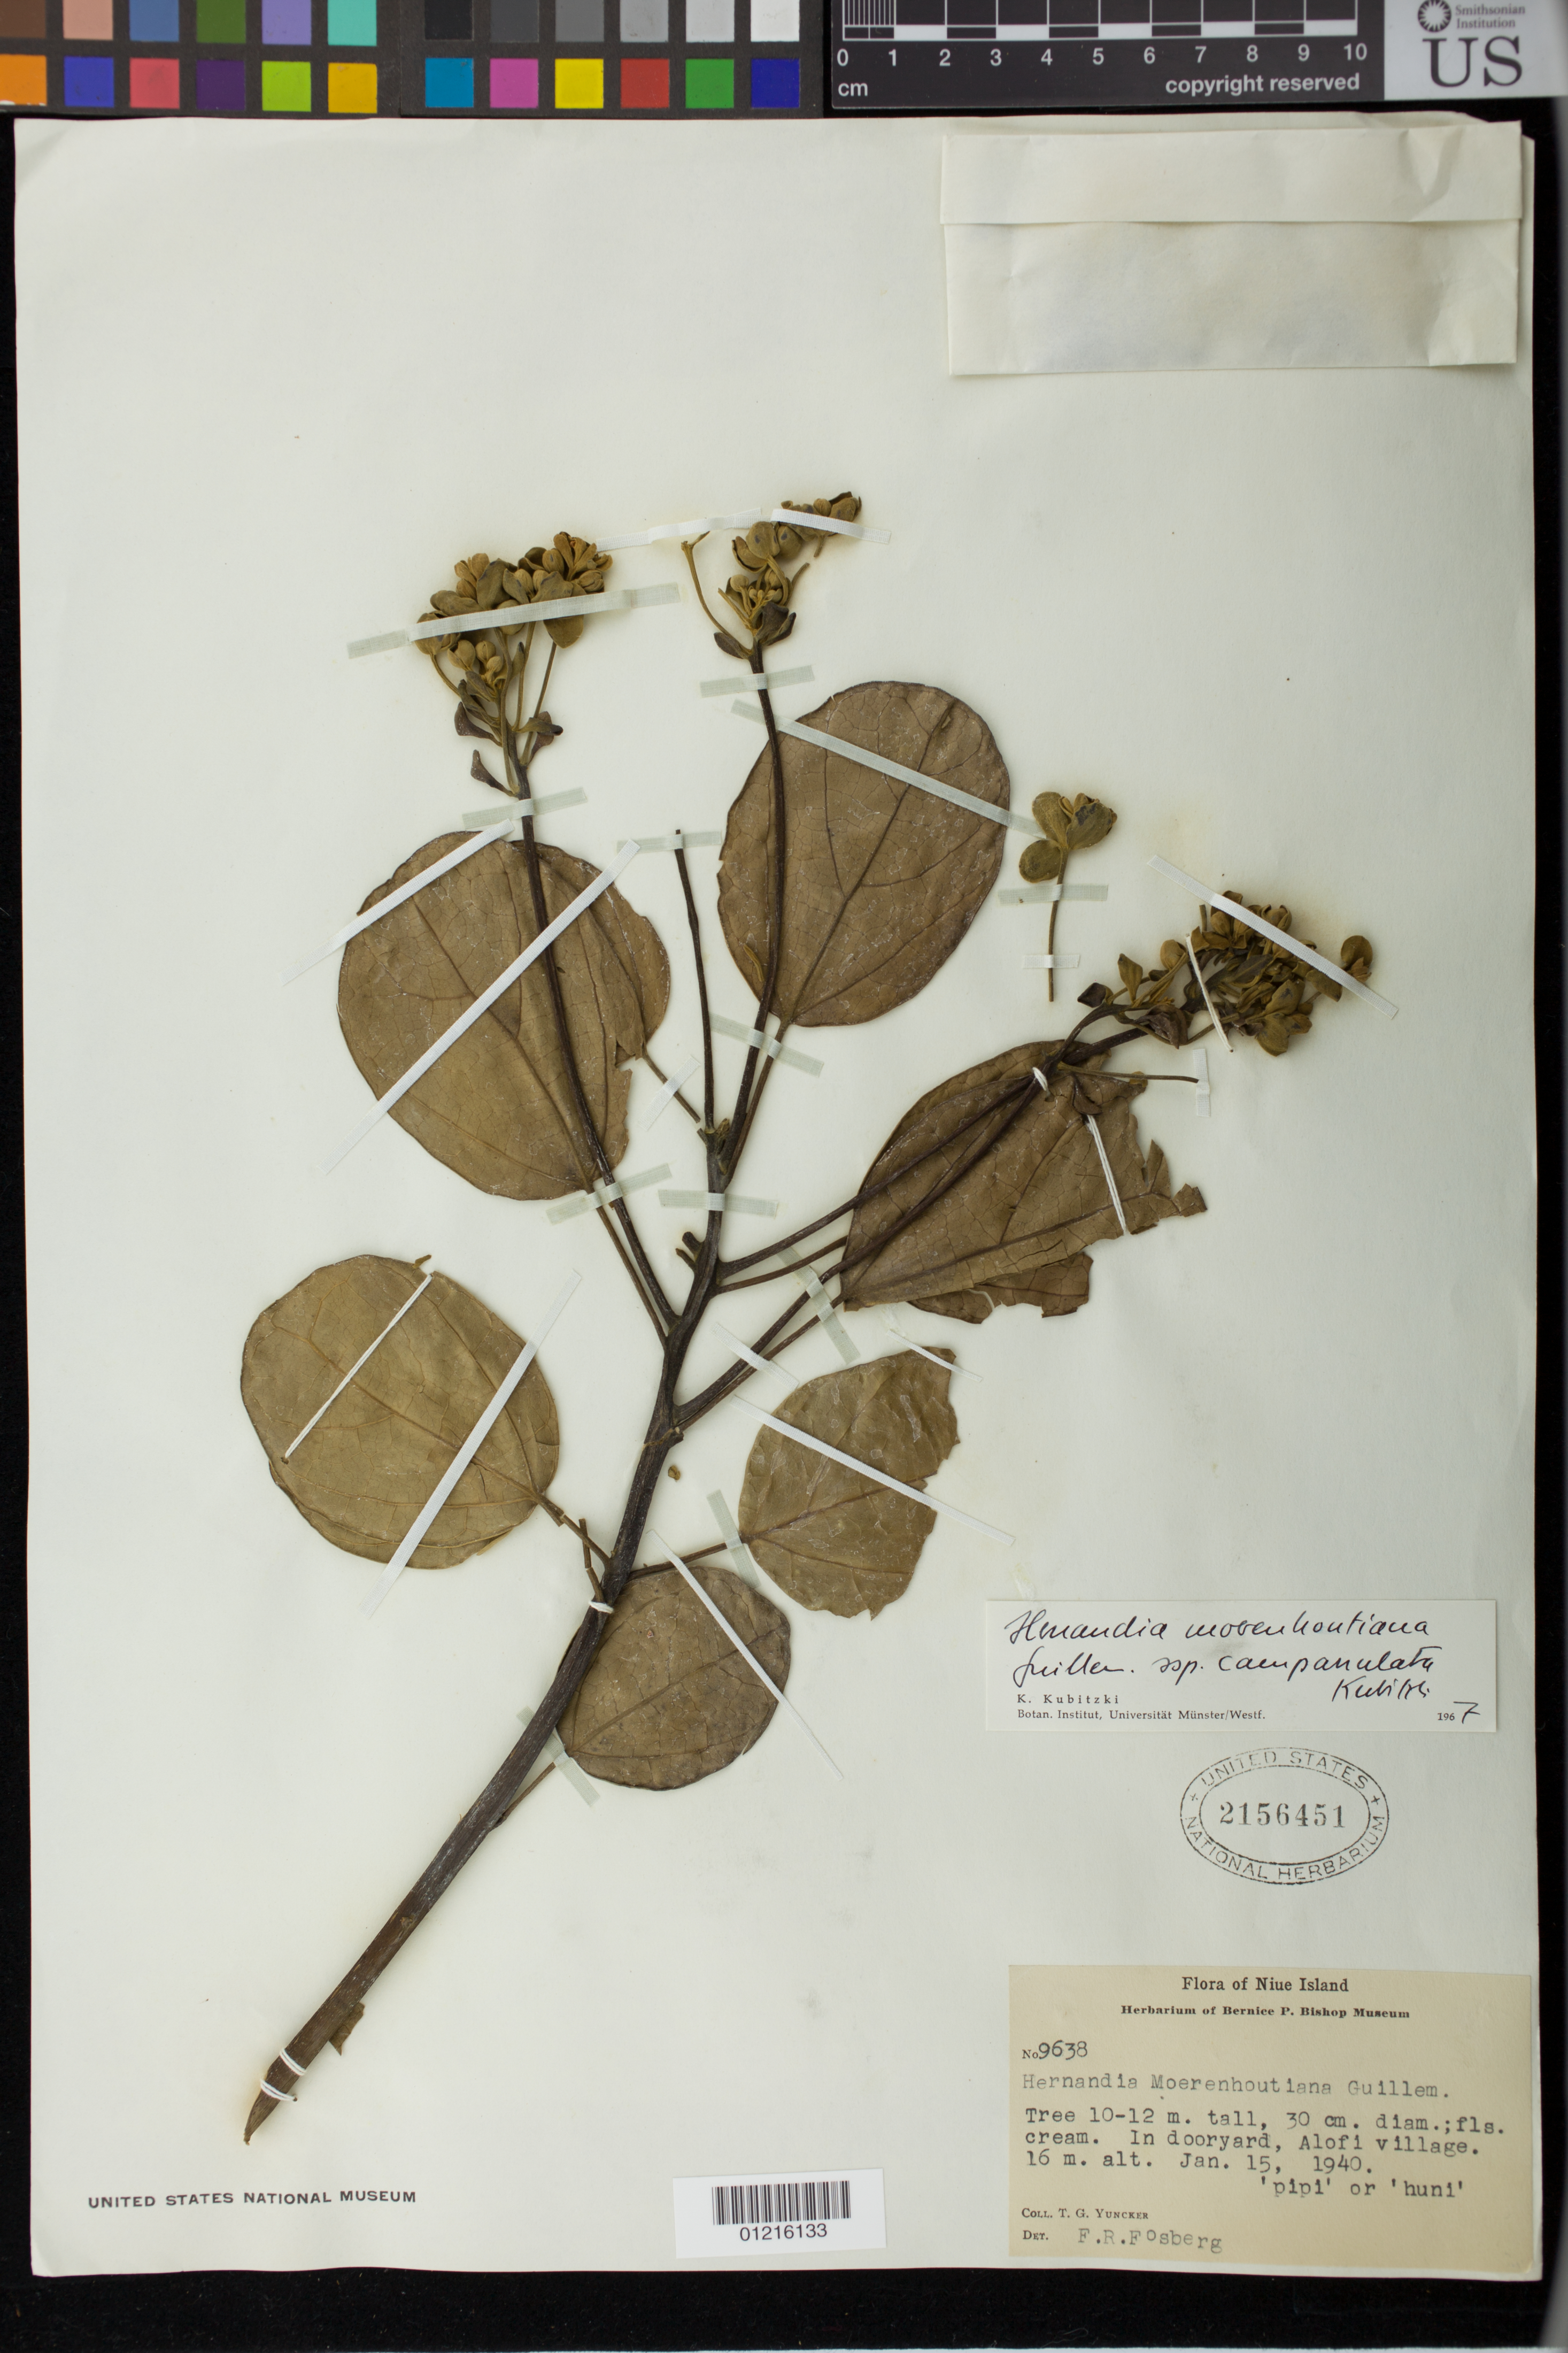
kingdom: Plantae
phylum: Tracheophyta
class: Magnoliopsida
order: Laurales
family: Hernandiaceae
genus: Hernandia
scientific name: Hernandia moerenhoutiana subsp. campanulata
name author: Kubitzki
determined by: Kubitzki, Klaus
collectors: T. G. Yuncker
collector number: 9638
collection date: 1940-01-15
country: Niue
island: Niue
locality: Alofi village.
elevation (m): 16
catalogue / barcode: US 2156451